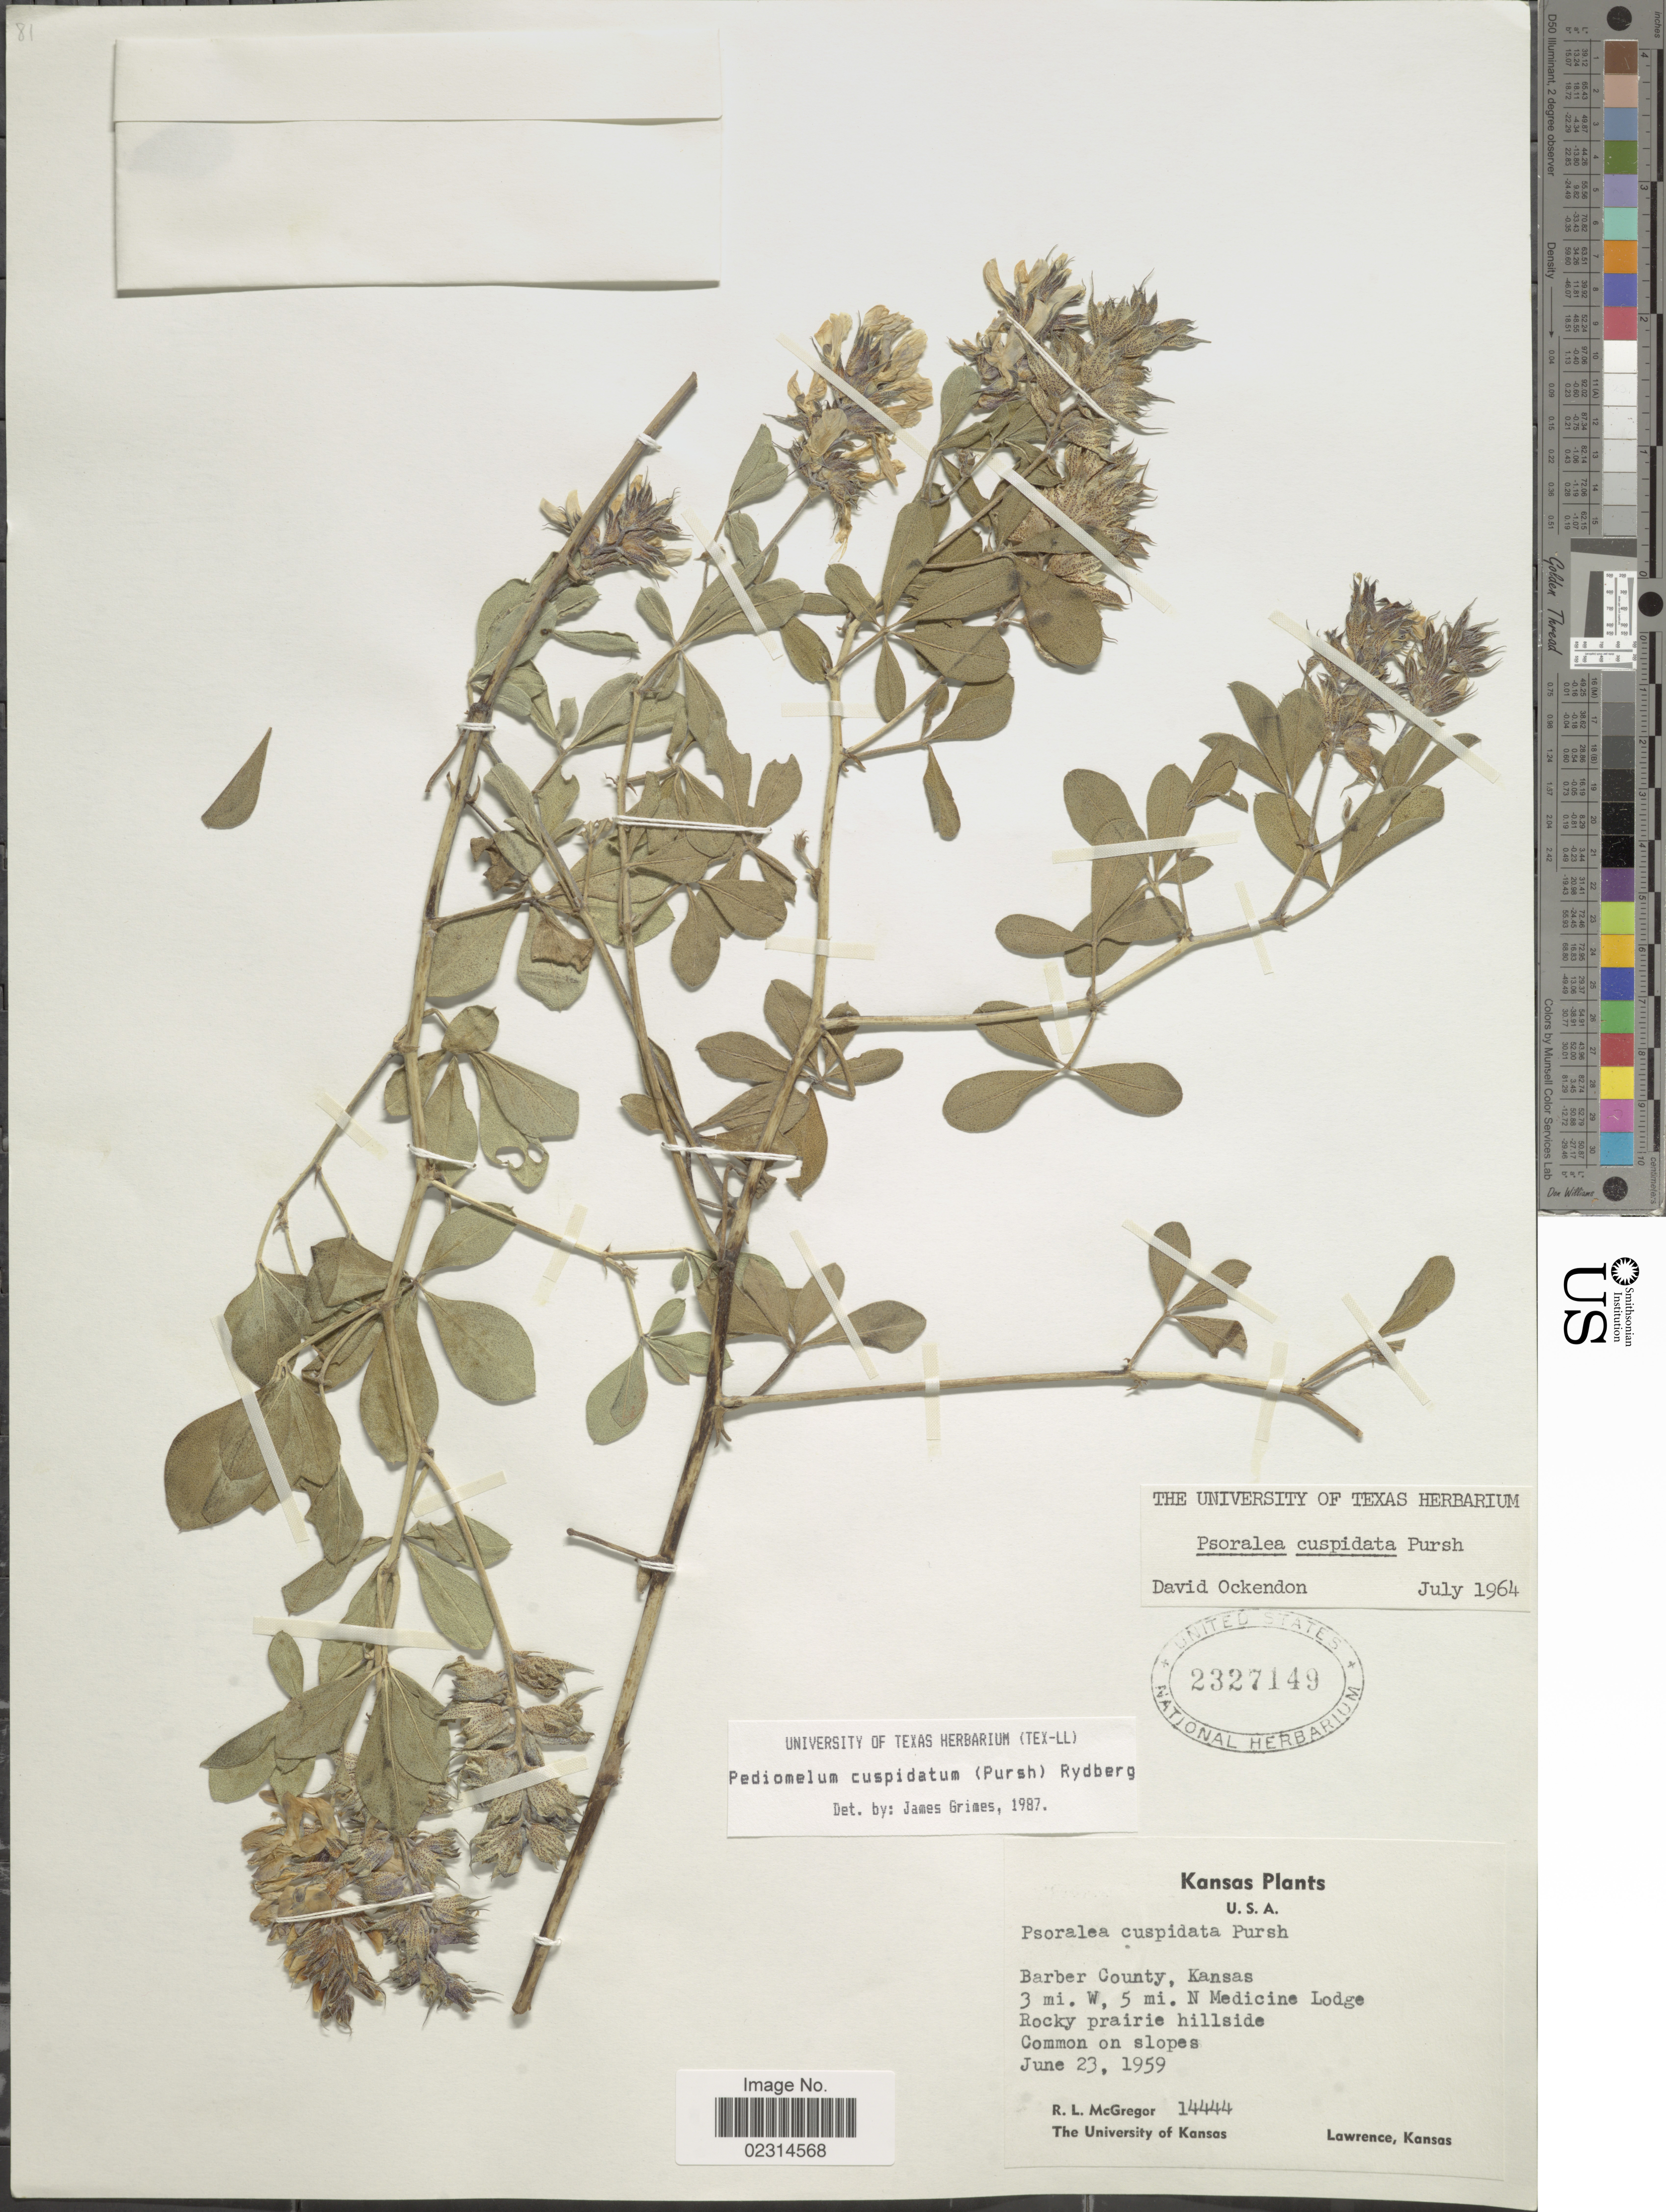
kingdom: Plantae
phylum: Tracheophyta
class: Magnoliopsida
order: Fabales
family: Fabaceae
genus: Pediomelum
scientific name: Pediomelum cuspidatum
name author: (Pursh) Rydb.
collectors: R. McGregor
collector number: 14444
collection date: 1959-06-23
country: United States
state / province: Kansas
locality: Barber County, 3 mi W, 5 mi N Medicine Lodge, Rocky prairie hillside, Common on slopes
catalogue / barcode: US 2327149